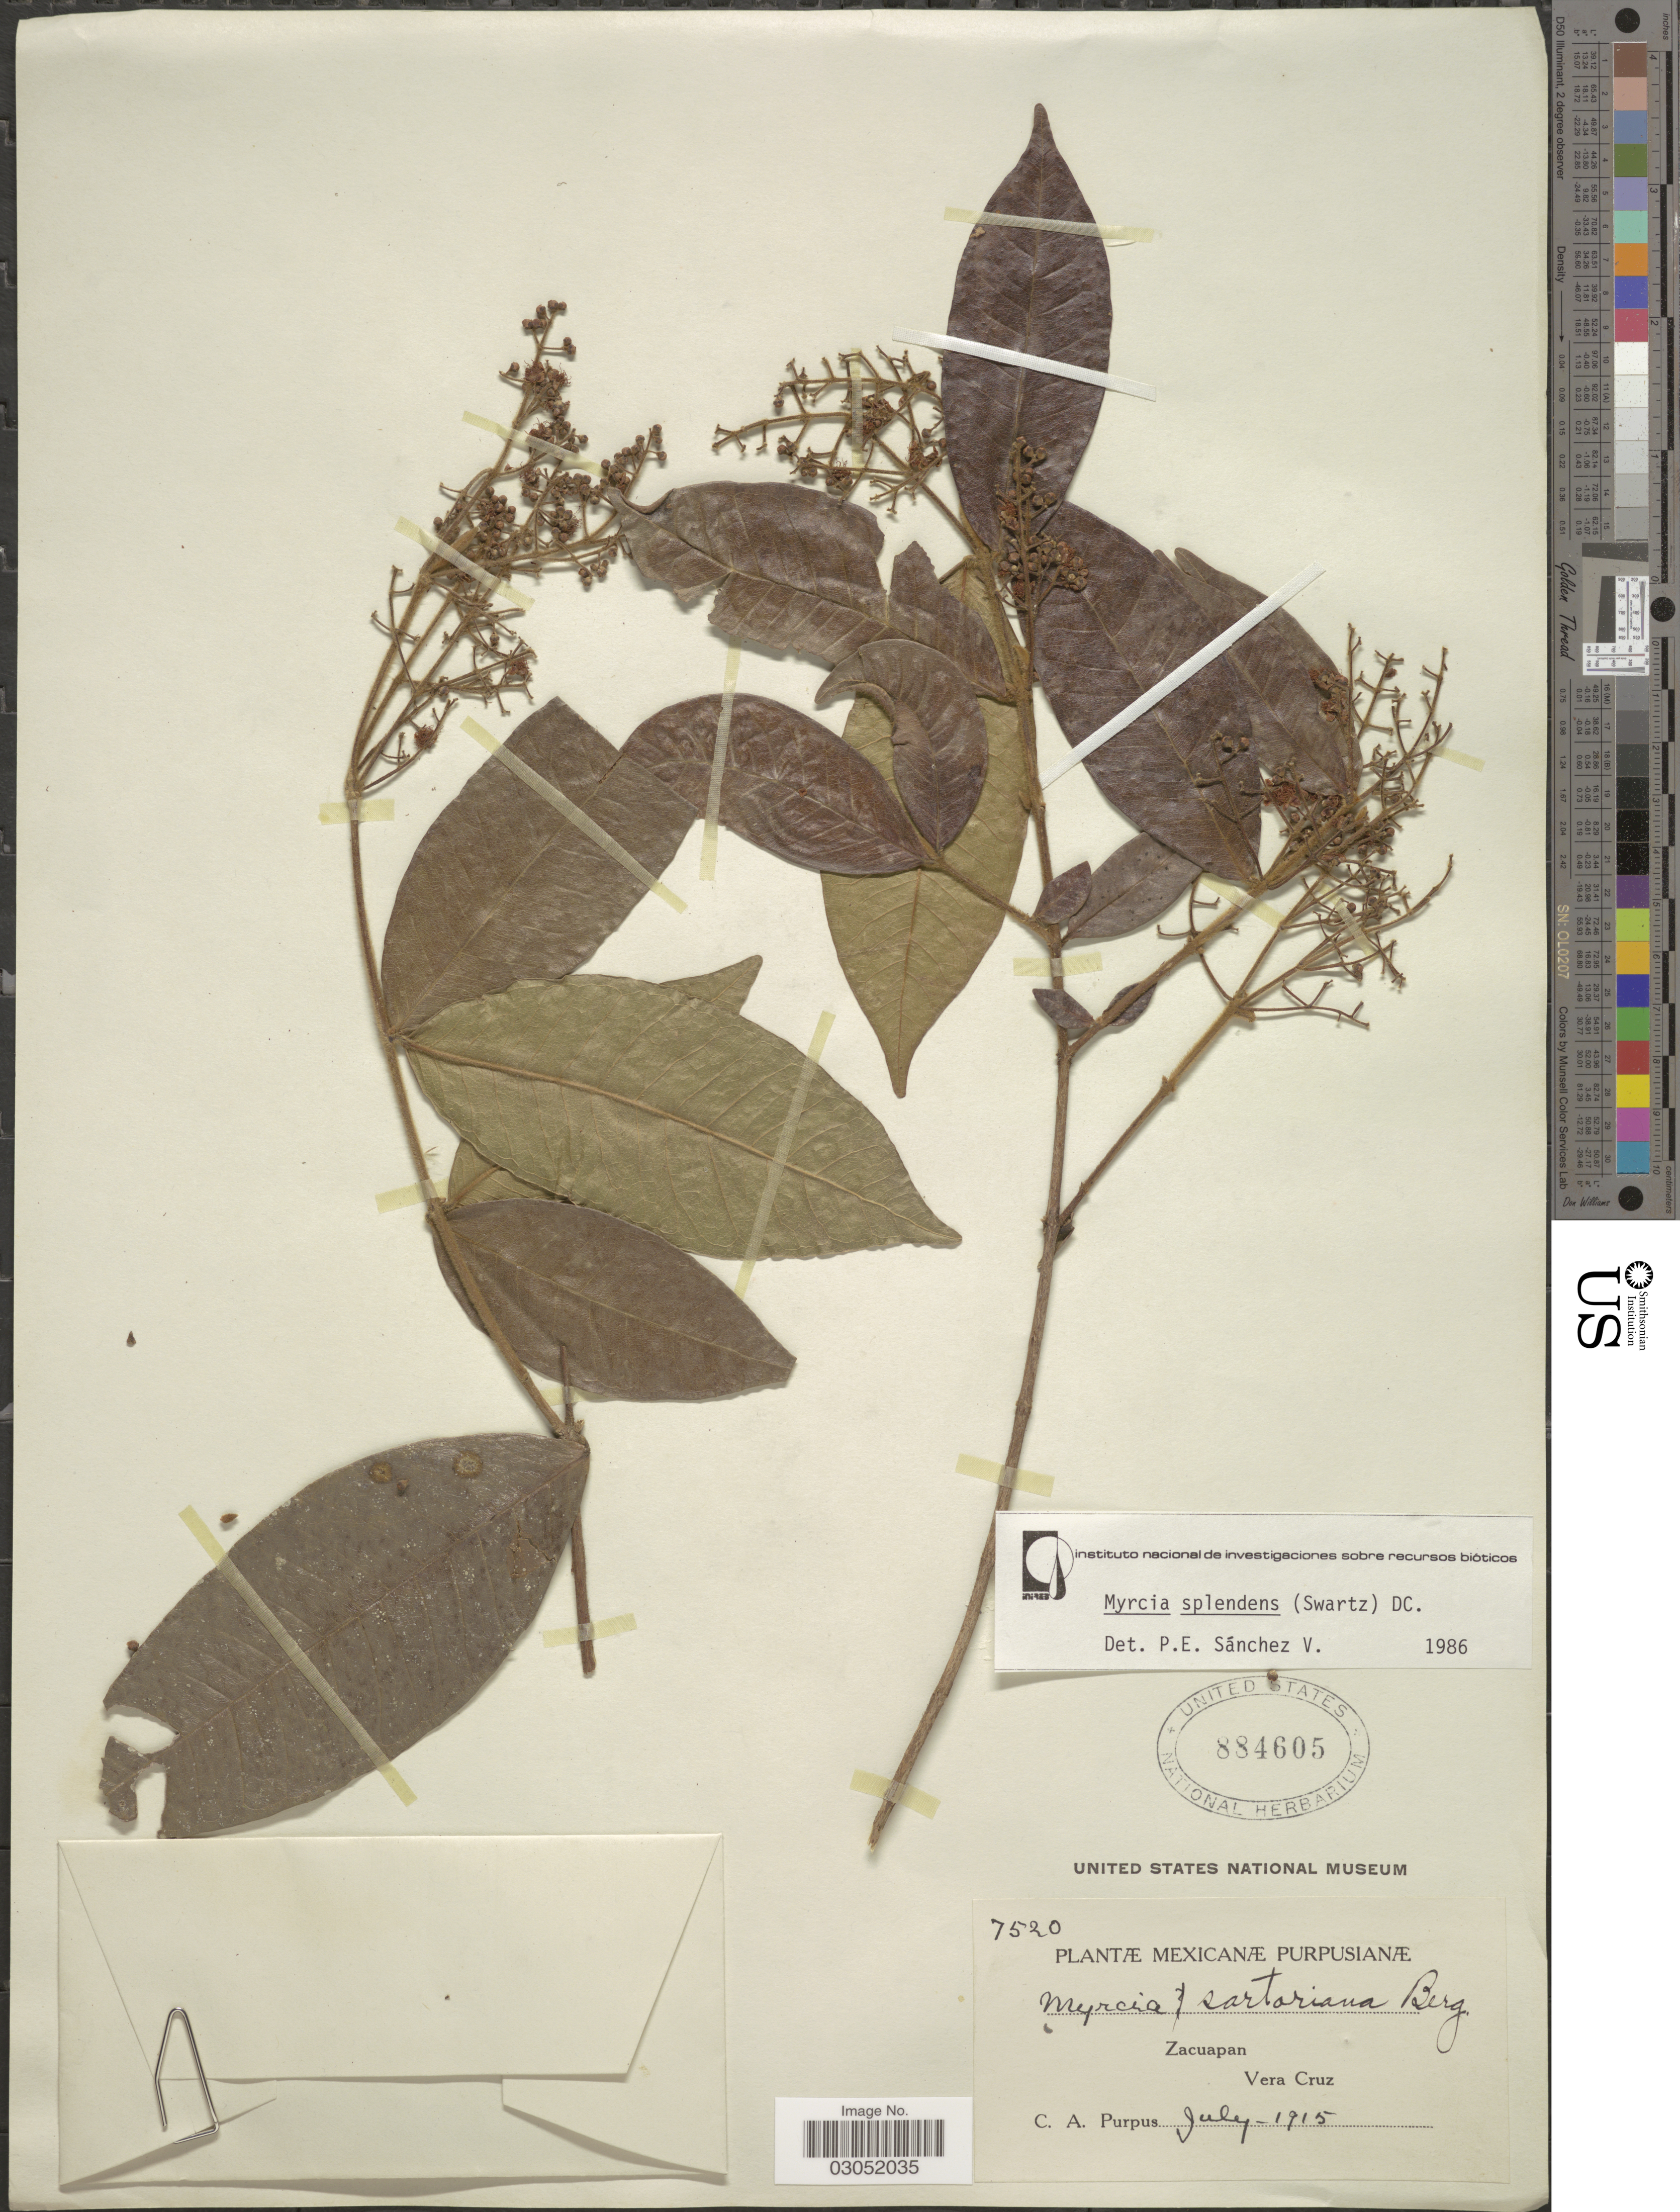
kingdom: Plantae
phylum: Tracheophyta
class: Magnoliopsida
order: Myrtales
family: Myrtaceae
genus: Myrcia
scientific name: Myrcia splendens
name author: (Sw.) DC.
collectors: C. A. Purpus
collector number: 7520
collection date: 1915-07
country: Mexico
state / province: Veracruz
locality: Zacuapan. Vera Cruz.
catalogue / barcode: US 884605